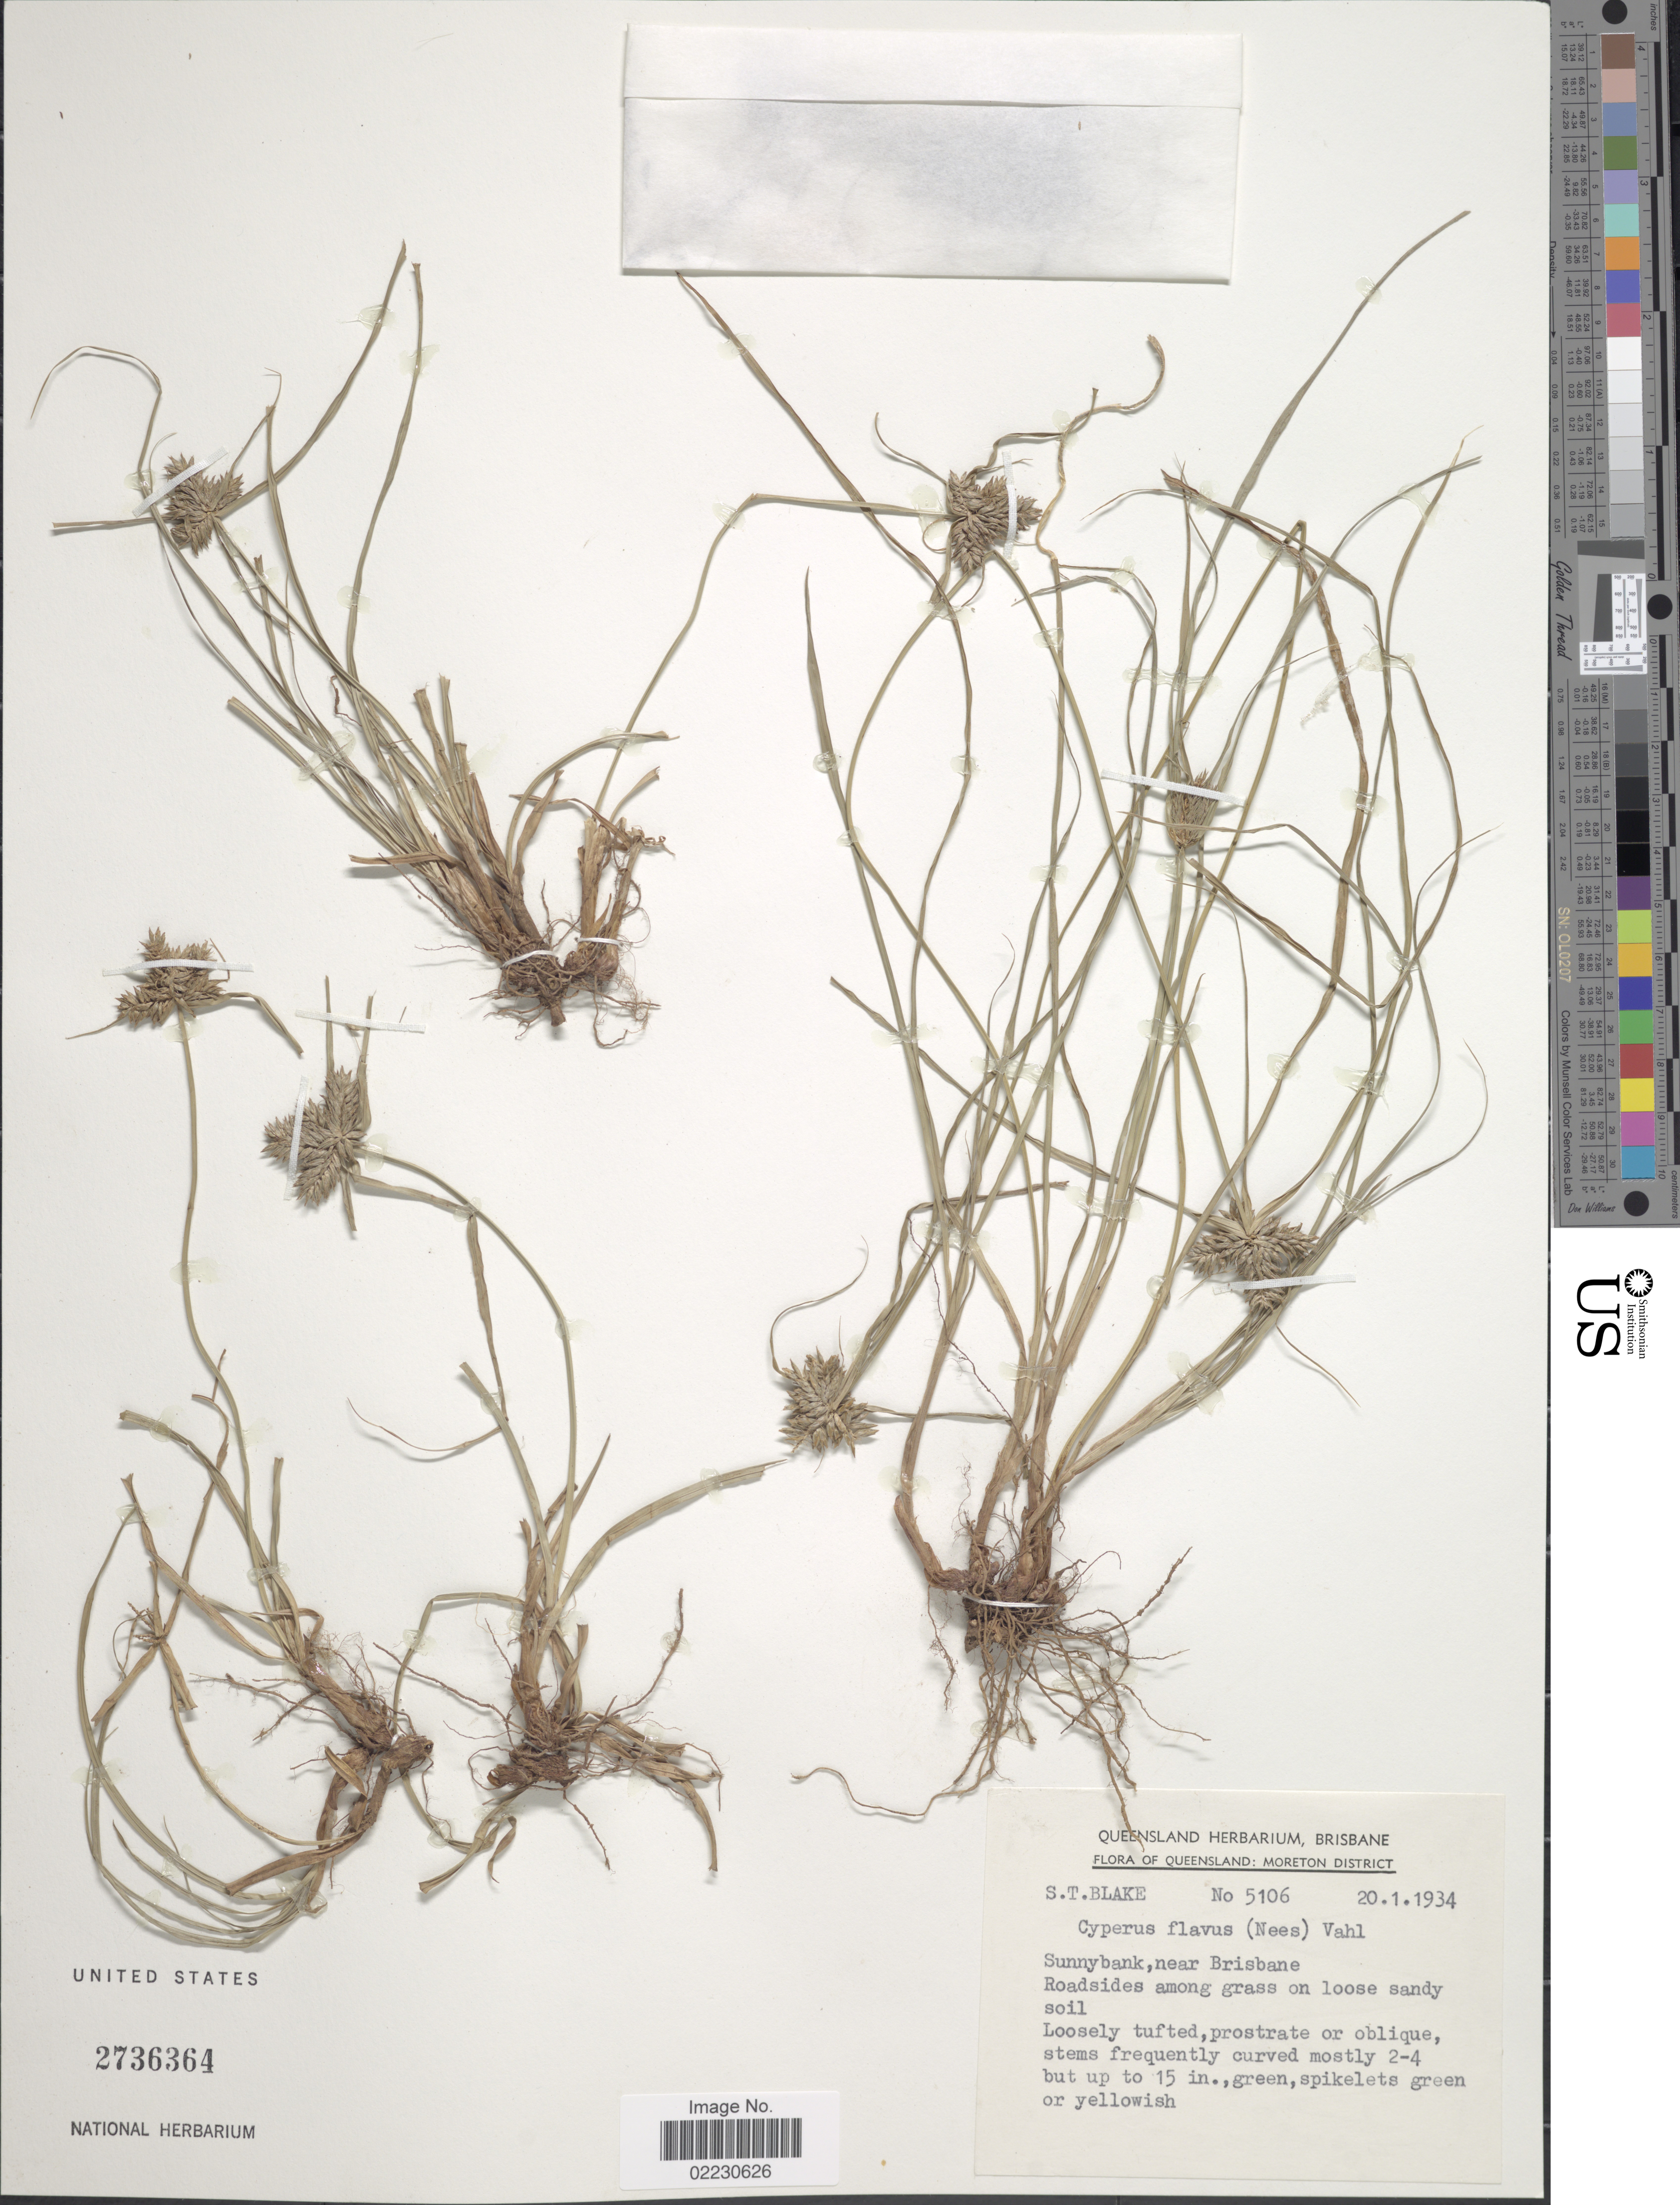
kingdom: Plantae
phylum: Tracheophyta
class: Liliopsida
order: Poales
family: Cyperaceae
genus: Cyperus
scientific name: Cyperus aggregatus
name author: (Willd.) Endl.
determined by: Strong, Mark T., (BOT), Smithsonian Institution - National Museum of Natural History (UNITED STATES)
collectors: S. T. Blake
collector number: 5106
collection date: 1934-01-20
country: Australia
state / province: Queensland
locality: Moreton District. Sunnybank, near brisbane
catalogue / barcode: US 2736364